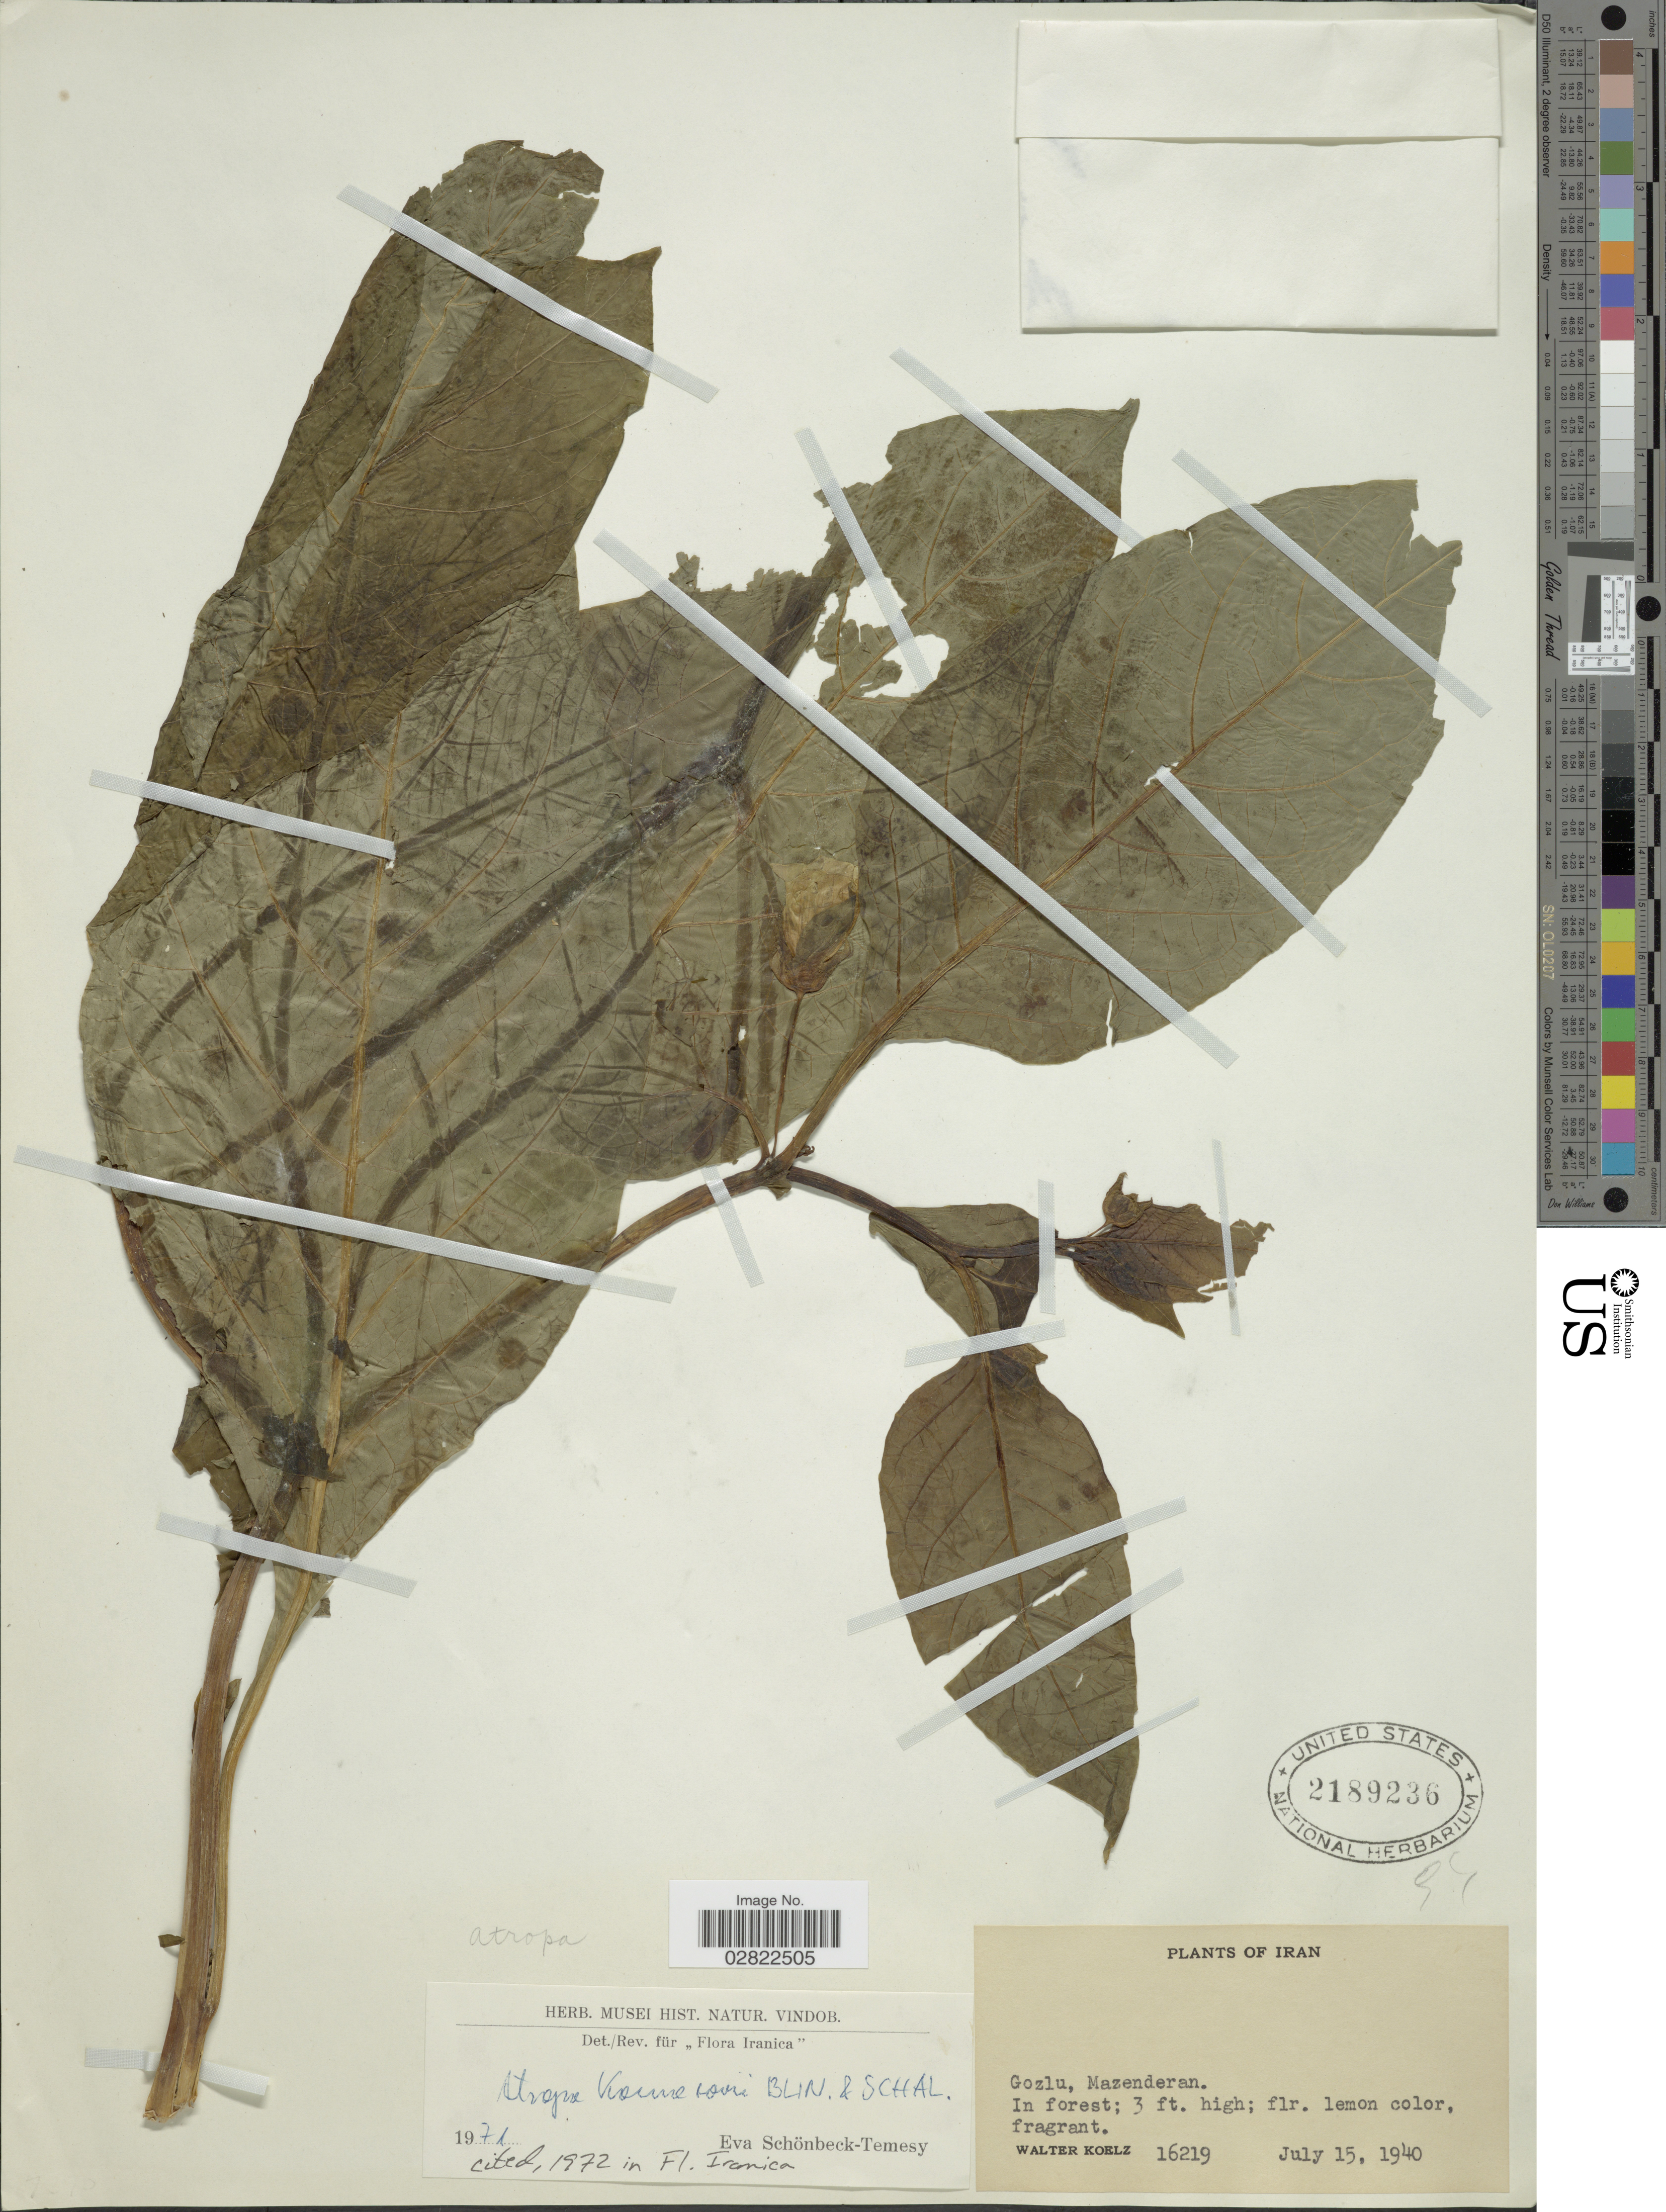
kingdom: Plantae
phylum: Tracheophyta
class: Magnoliopsida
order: Solanales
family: Solanaceae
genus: Atropa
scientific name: Atropa komarovii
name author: Blin. & Shal.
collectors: W. N. Koelz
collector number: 16219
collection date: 1940-07-15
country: Iran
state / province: Mazandaran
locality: Gozlu, Mazenderan.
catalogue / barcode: US 2189236